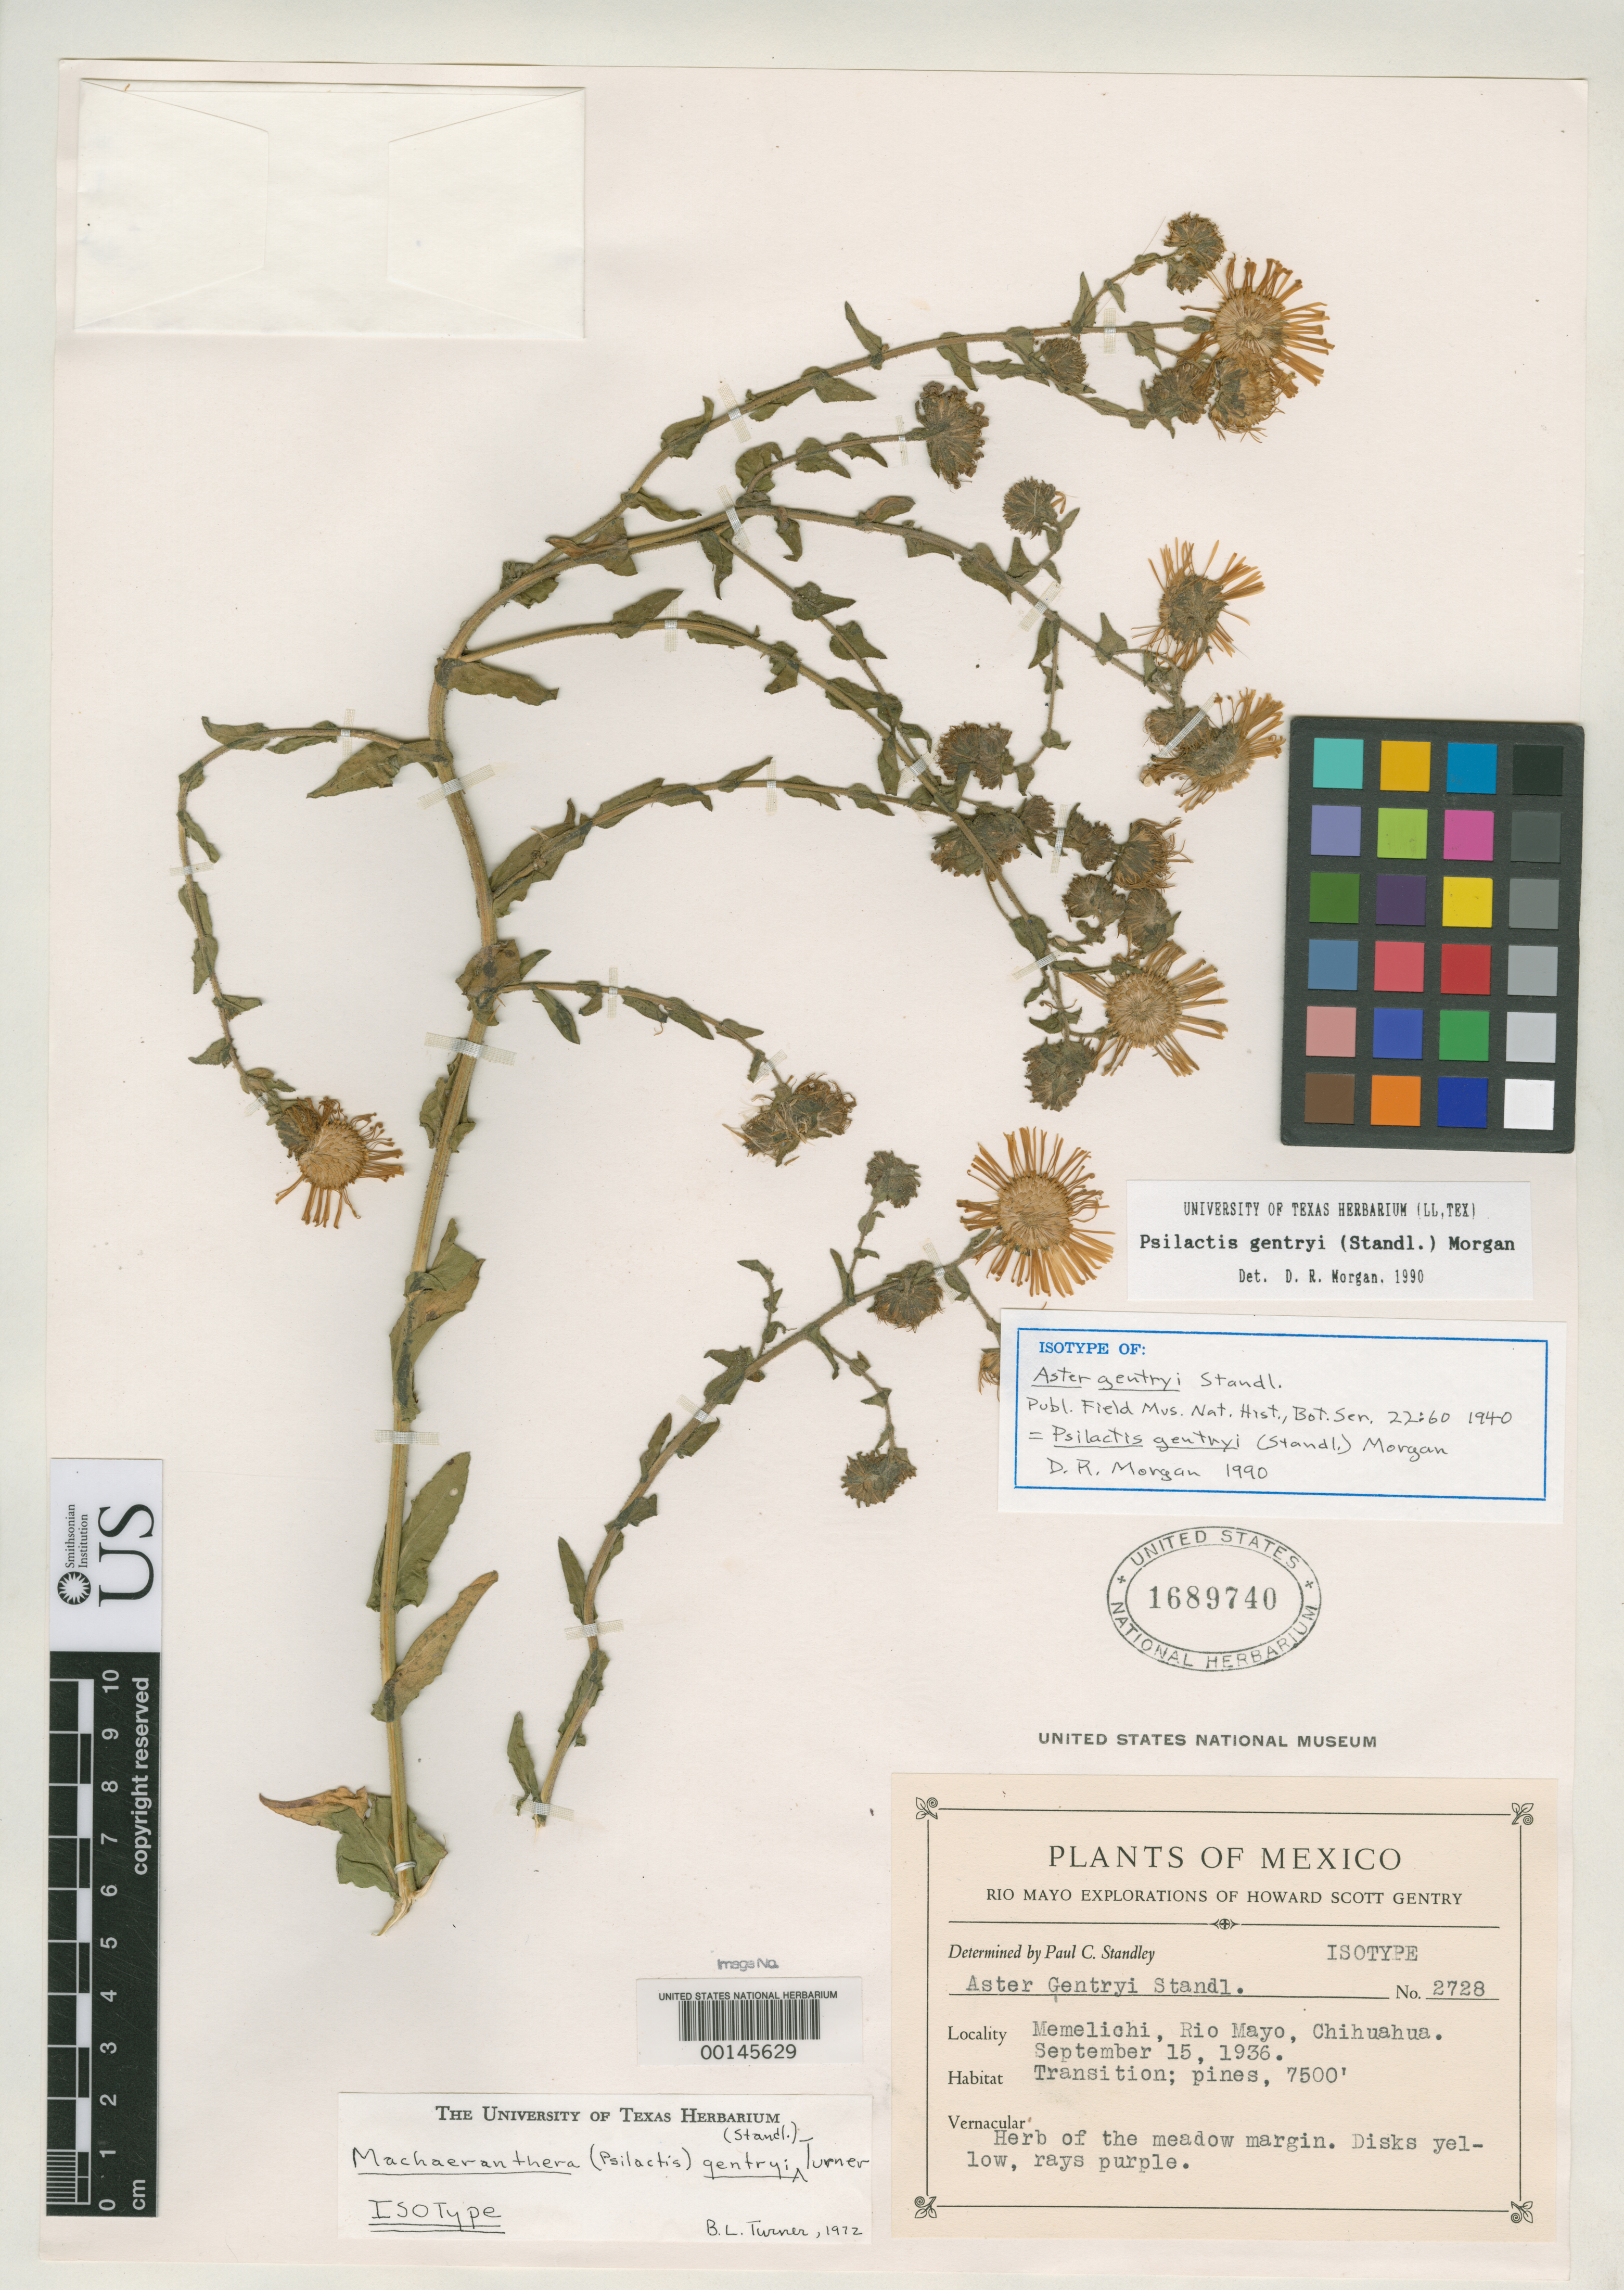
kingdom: Plantae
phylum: Tracheophyta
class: Magnoliopsida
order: Asterales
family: Asteraceae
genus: Aster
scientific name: Aster gentryi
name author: Standl.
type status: Isotype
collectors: H. S. Gentry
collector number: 2728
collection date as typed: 15 Sep 1936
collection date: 1936-09-15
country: Mexico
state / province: Chihuahua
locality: Memelichi, Rio Mayo.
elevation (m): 2286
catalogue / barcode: US 1689740